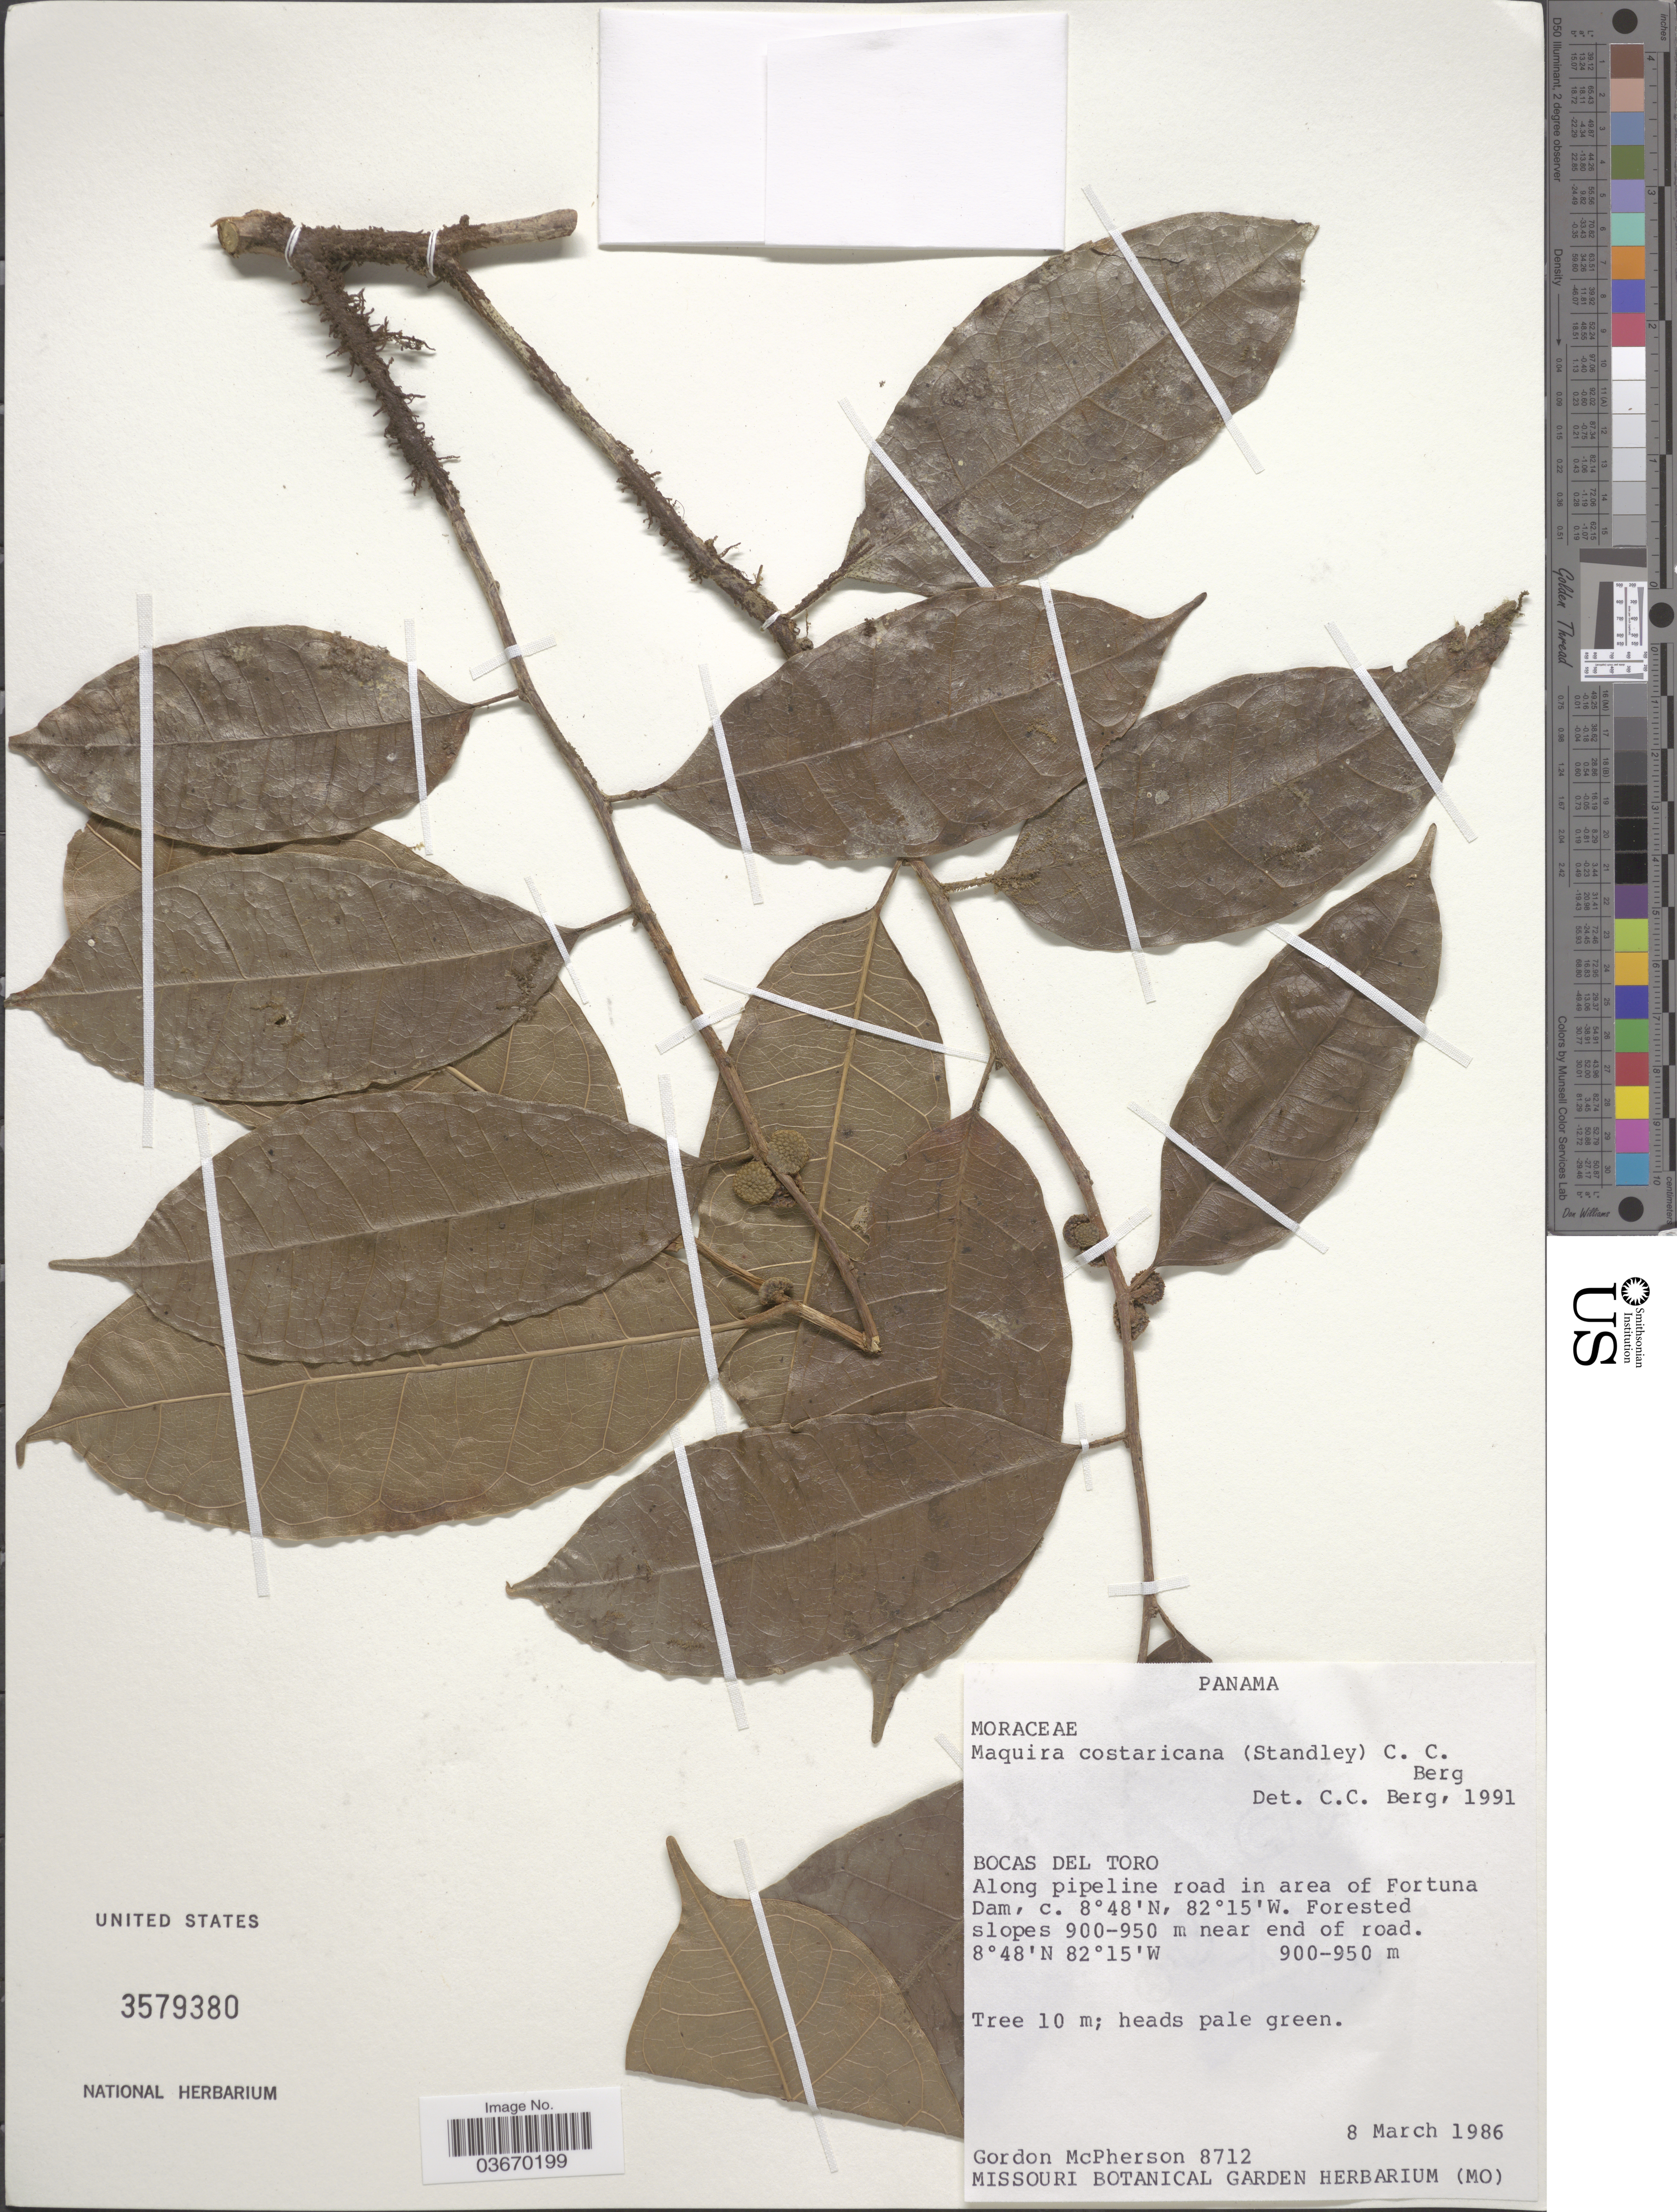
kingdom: Plantae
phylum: Tracheophyta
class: Magnoliopsida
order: Rosales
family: Moraceae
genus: Maquira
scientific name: Maquira costaricana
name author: (Standl.) C.C. Berg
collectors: G. McPherson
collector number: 8712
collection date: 1986-03-08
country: Panama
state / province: Bocas del Toro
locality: Along pipeline road in area of Fortuna Dam. Forested slopes near end of road.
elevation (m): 900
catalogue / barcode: US 3579380